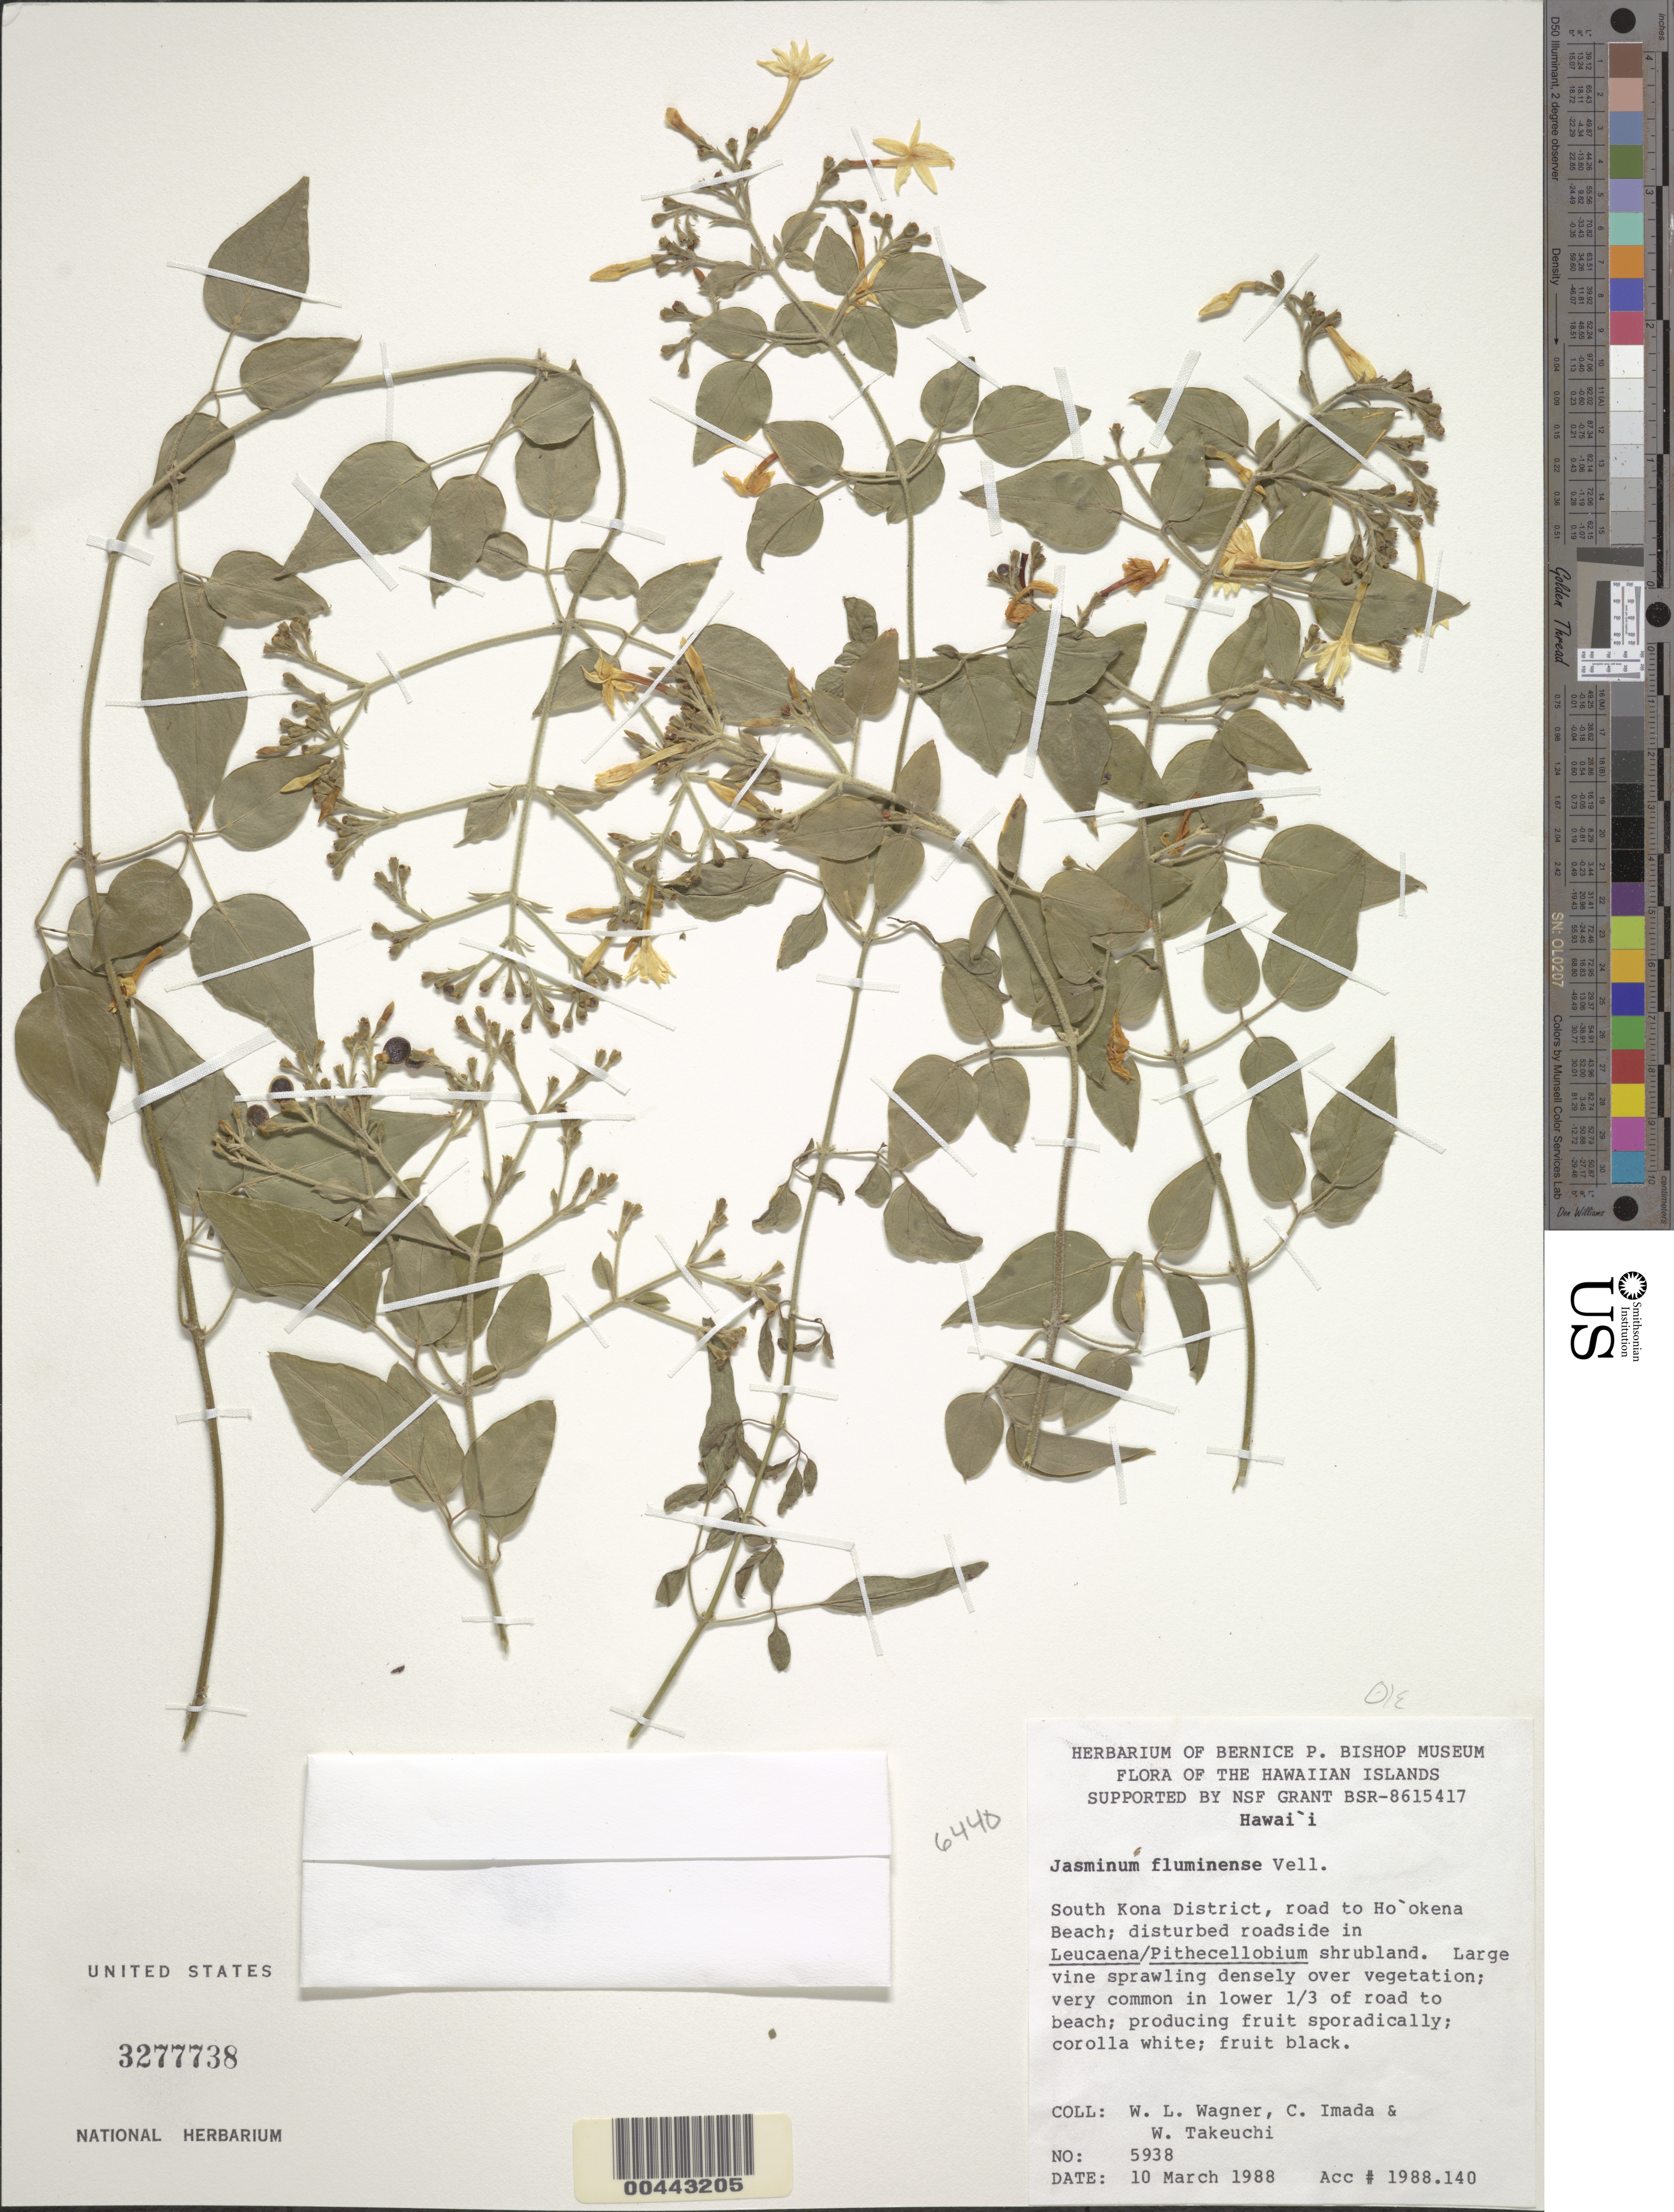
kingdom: Plantae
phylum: Tracheophyta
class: Magnoliopsida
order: Lamiales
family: Oleaceae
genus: Jasminum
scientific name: Jasminum fluminense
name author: Vell.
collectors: W. L. Wagner, C. Imada & W. N. Takeuchi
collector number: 5938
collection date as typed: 10 Mar 1988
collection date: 1988-03-10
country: United States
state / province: Hawaii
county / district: Hawaii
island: Hawaii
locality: South Kona District, road to Ho'okena Beach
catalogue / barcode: US 3277738